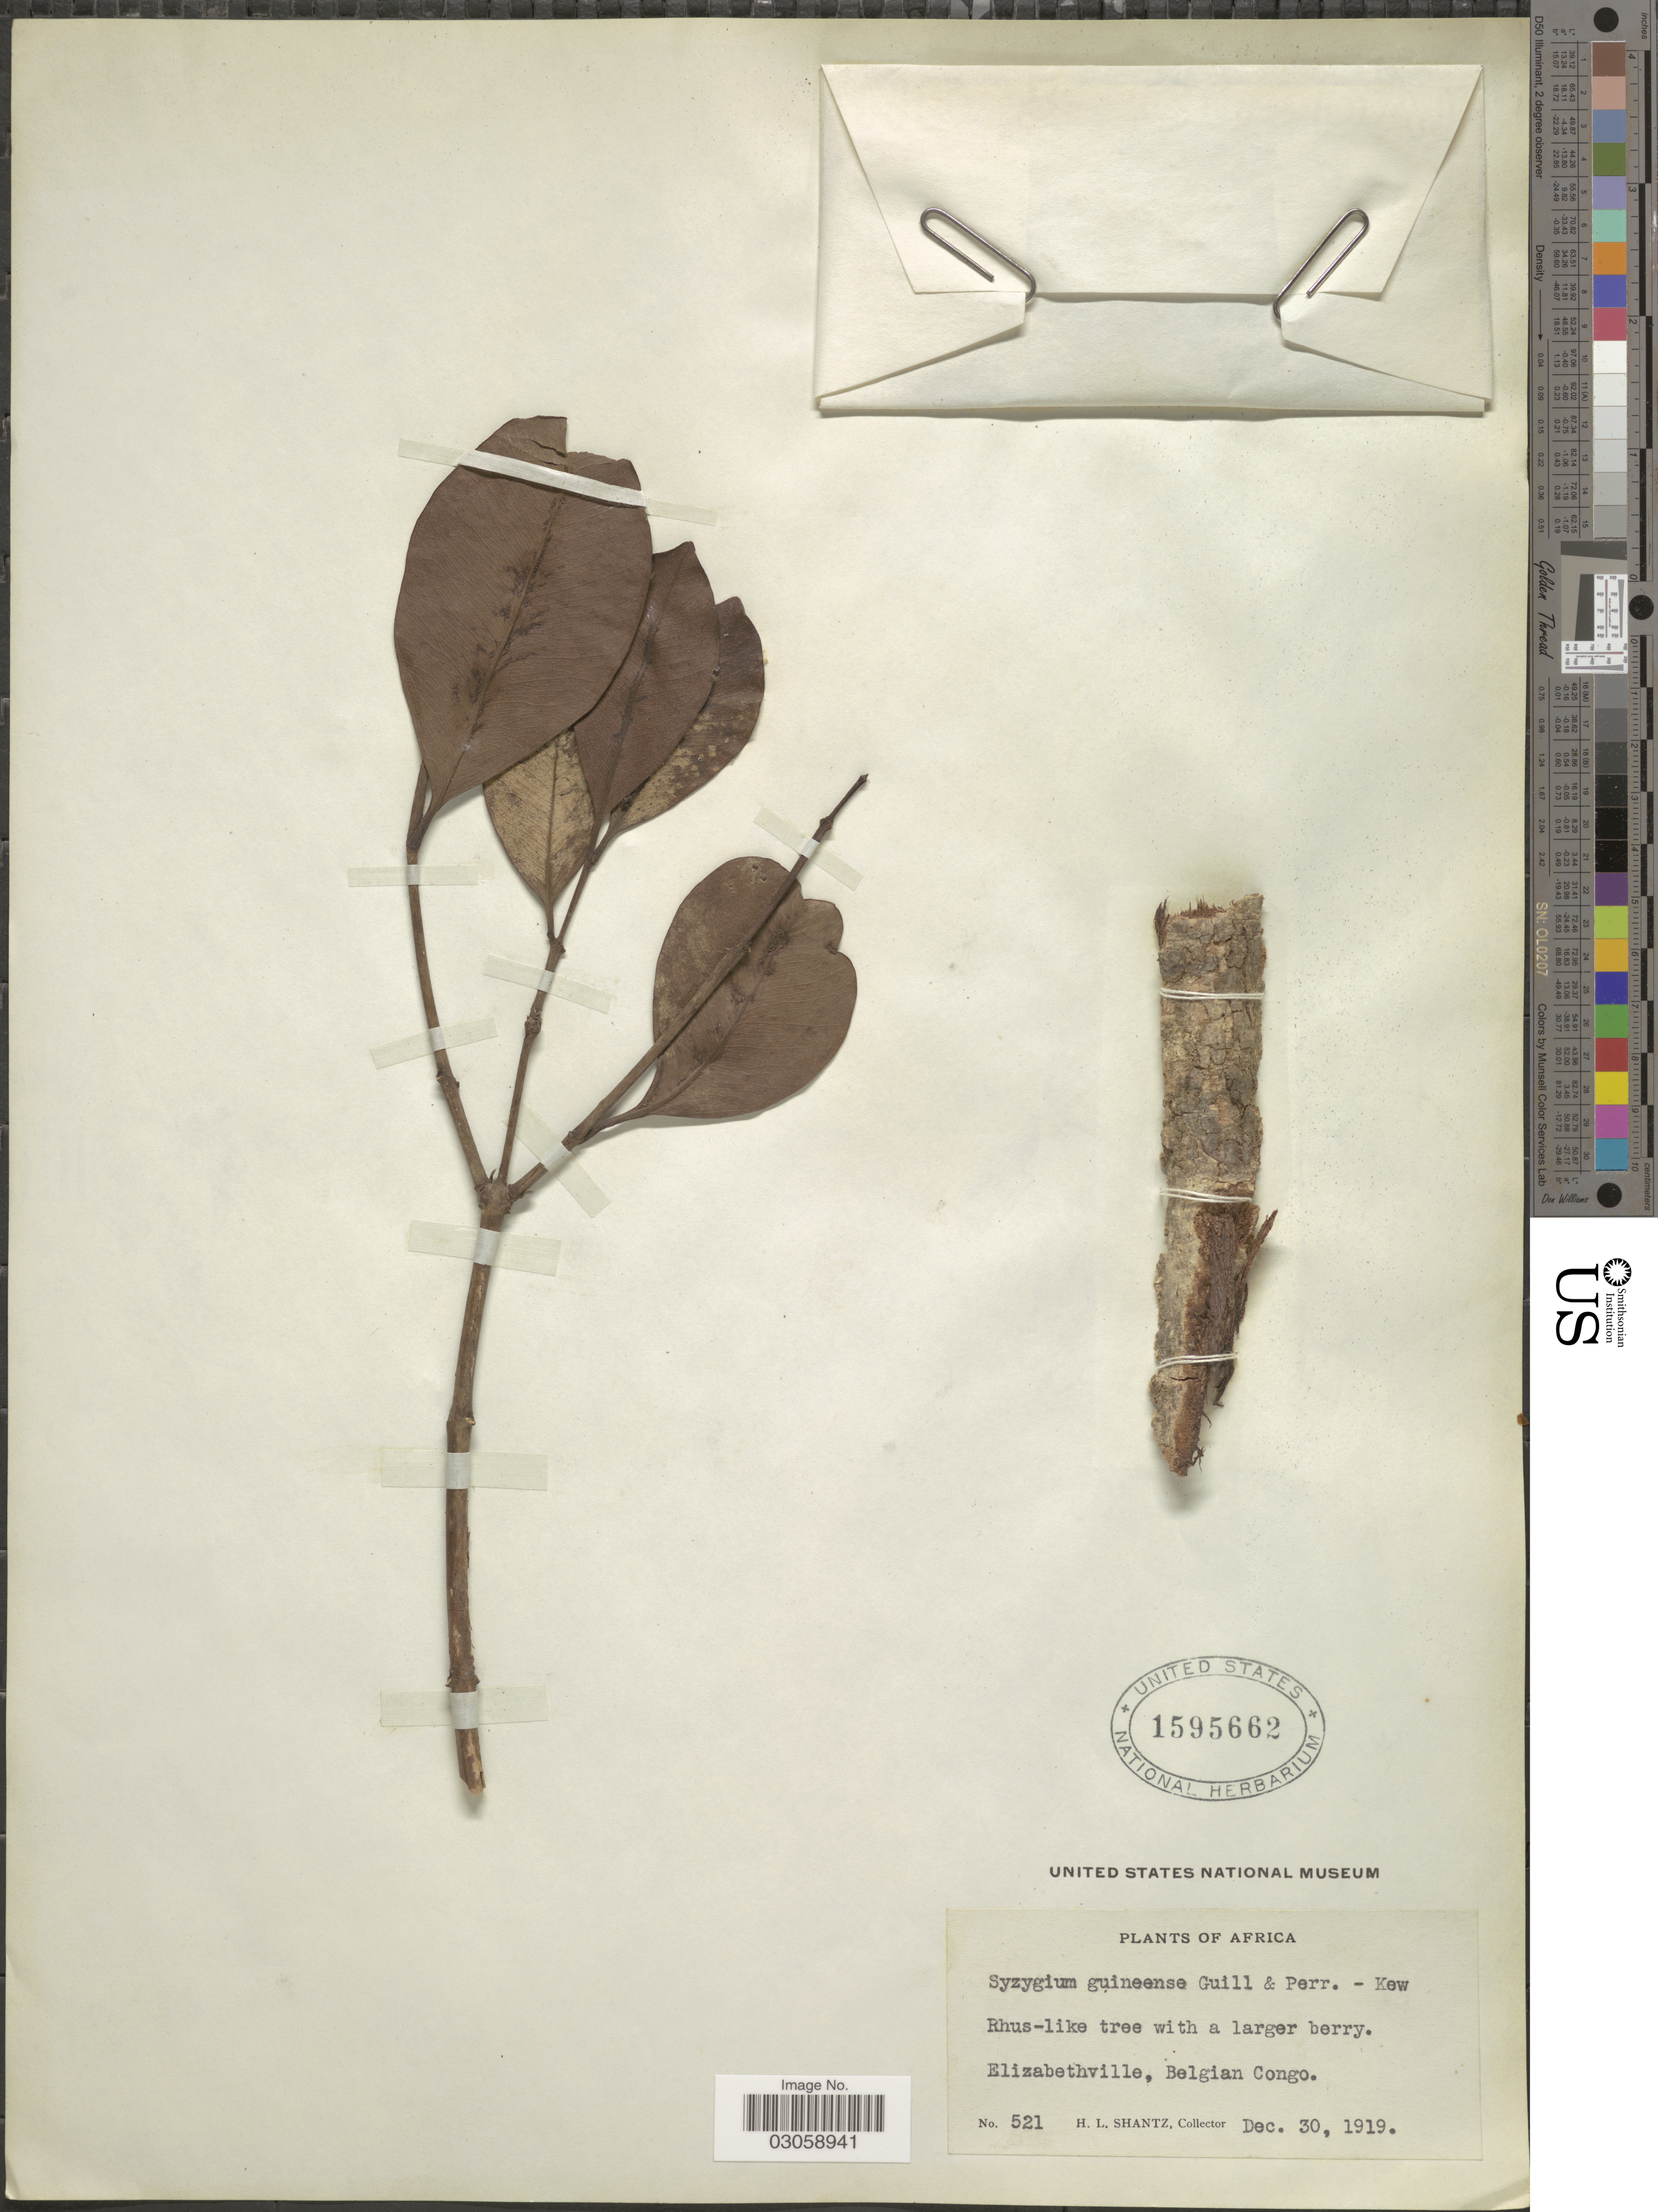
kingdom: Plantae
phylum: Tracheophyta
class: Magnoliopsida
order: Myrtales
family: Myrtaceae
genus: Syzygium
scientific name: Syzygium guineense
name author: (Willd.) DC.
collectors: H. Shantz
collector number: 521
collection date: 1919-12-30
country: Congo, Democratic Republic of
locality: Elizabethville, Belgian Congo.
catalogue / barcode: US 1595662